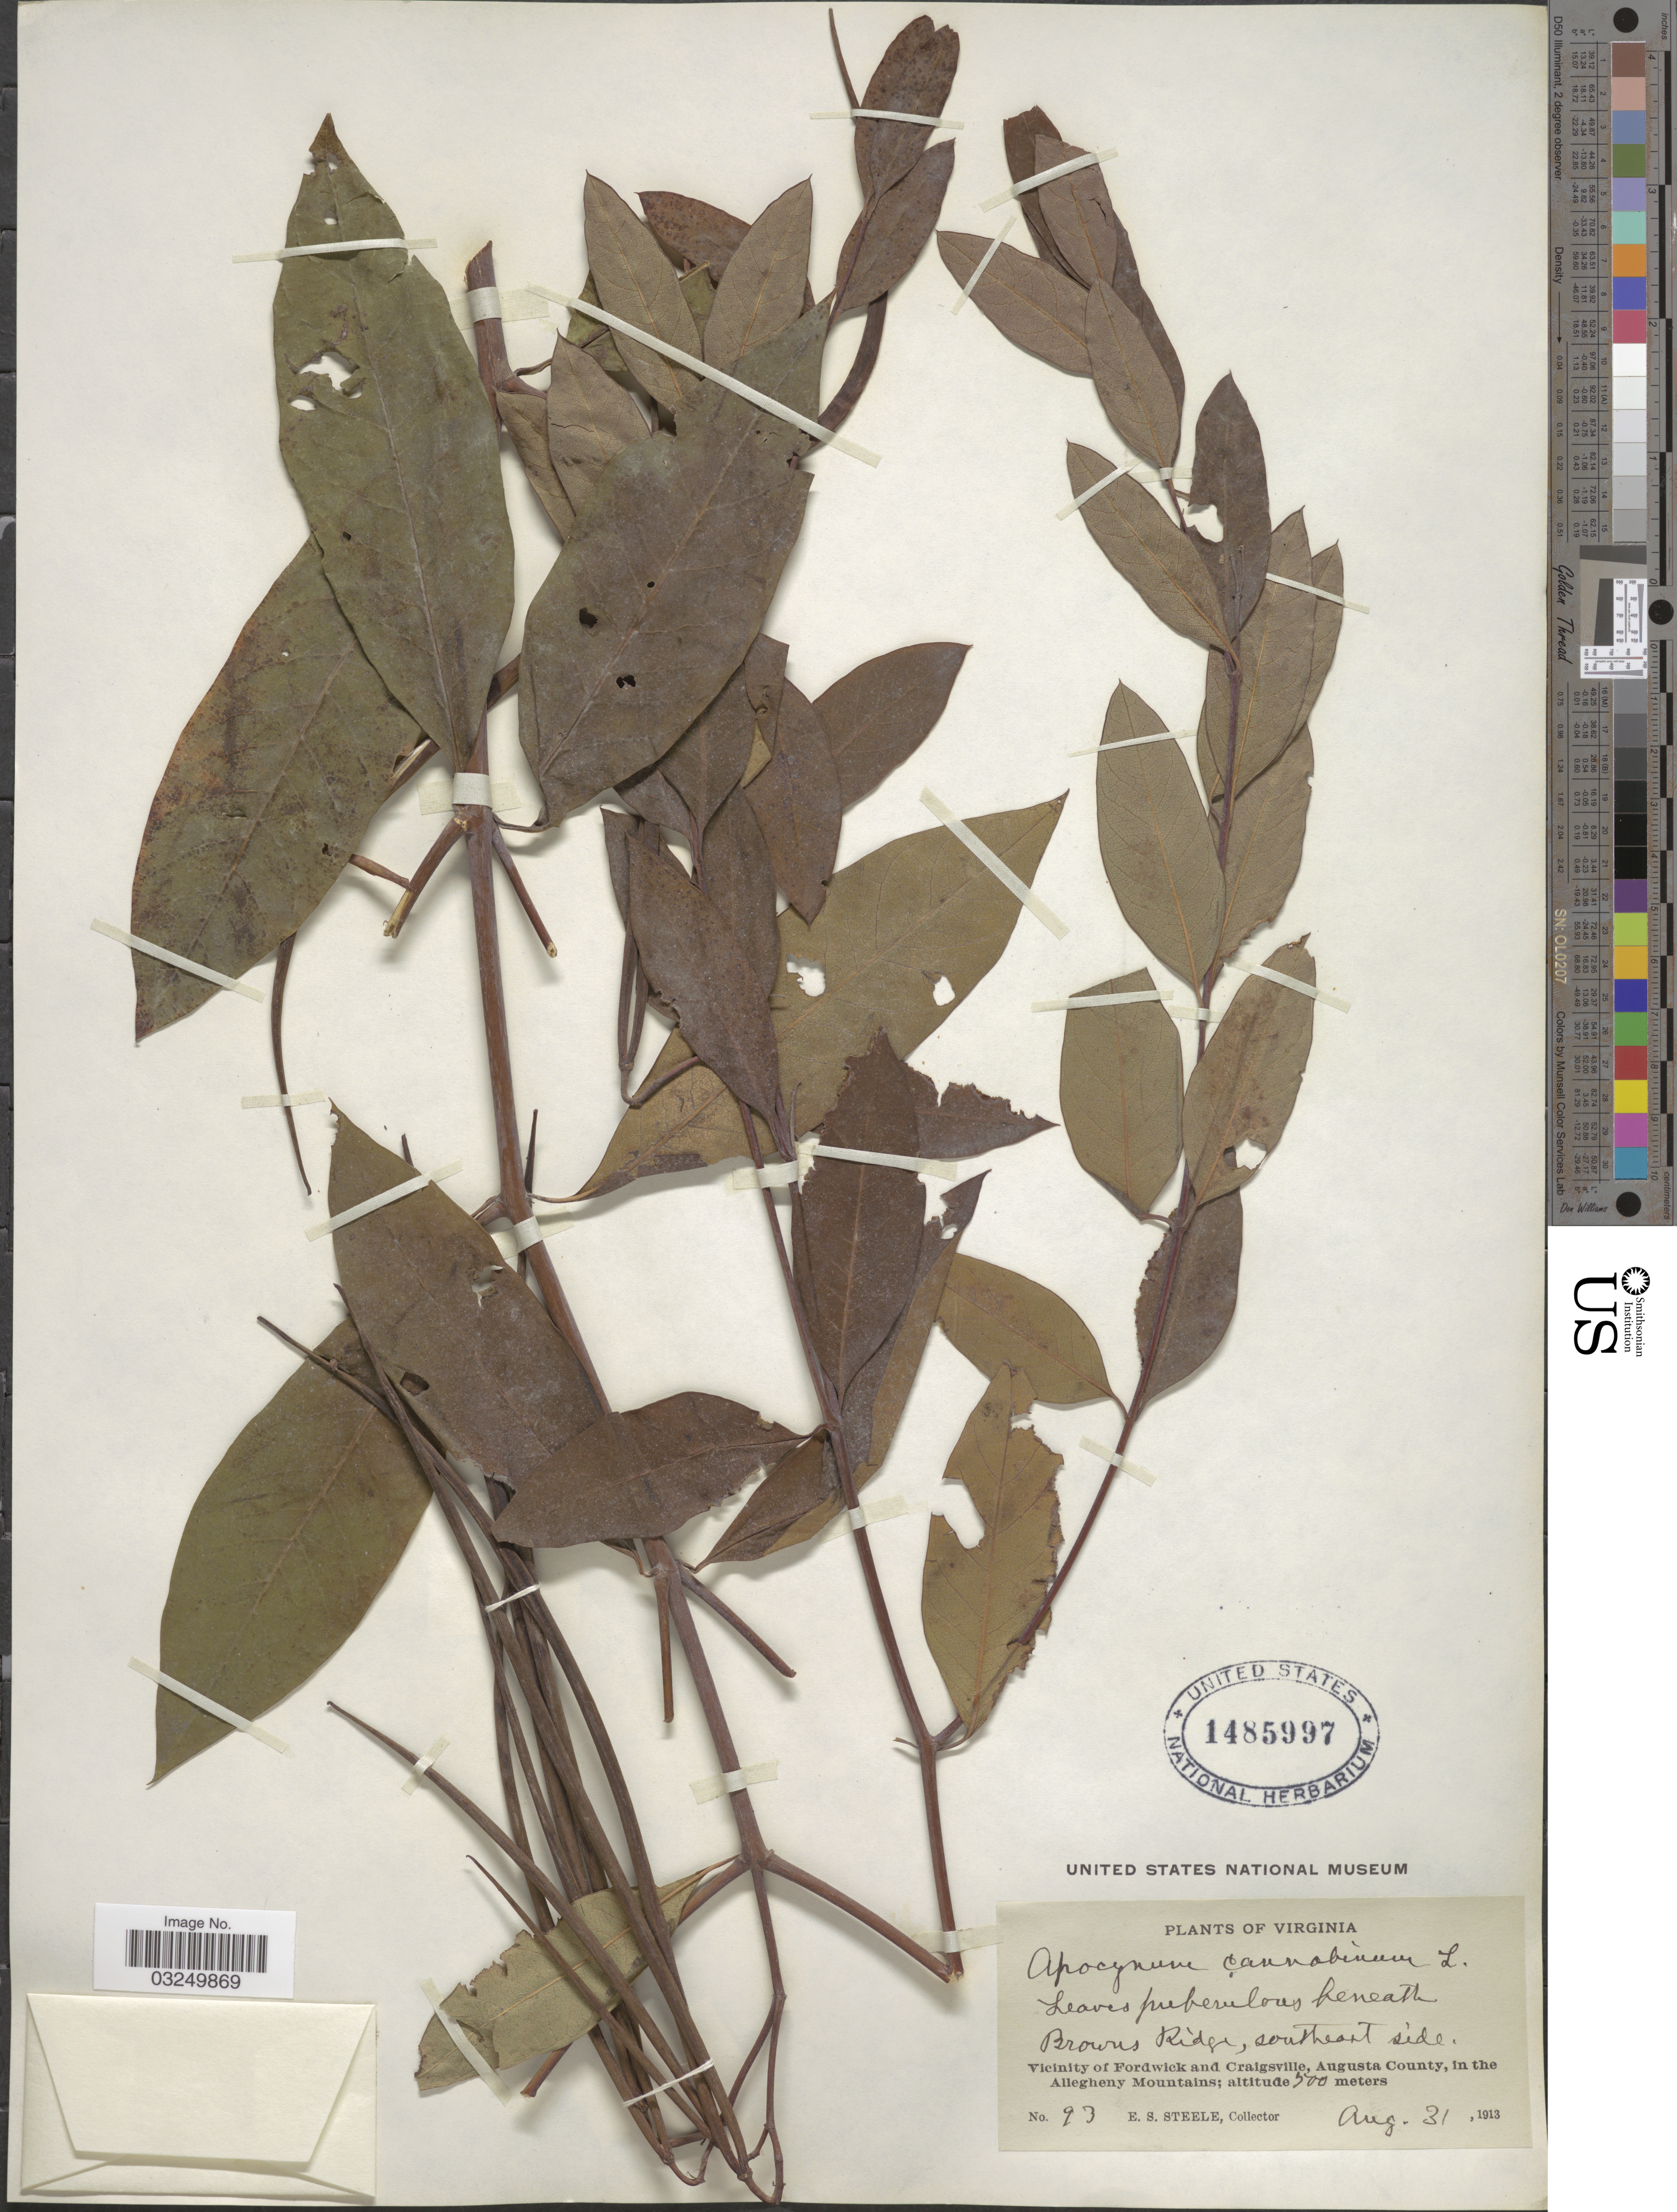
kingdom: Plantae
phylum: Tracheophyta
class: Magnoliopsida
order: Gentianales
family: Apocynaceae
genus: Apocynum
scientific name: Apocynum cannabinum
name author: L.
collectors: E. Steele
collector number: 93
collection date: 1913-08-31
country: United States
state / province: Virginia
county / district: Augusta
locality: Beneath Browns Ridge, southeast side. Vicinity of Fordwick and Craigsville, Augusta County, in the Allegheny Mountains.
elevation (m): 500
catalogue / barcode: US 1485997